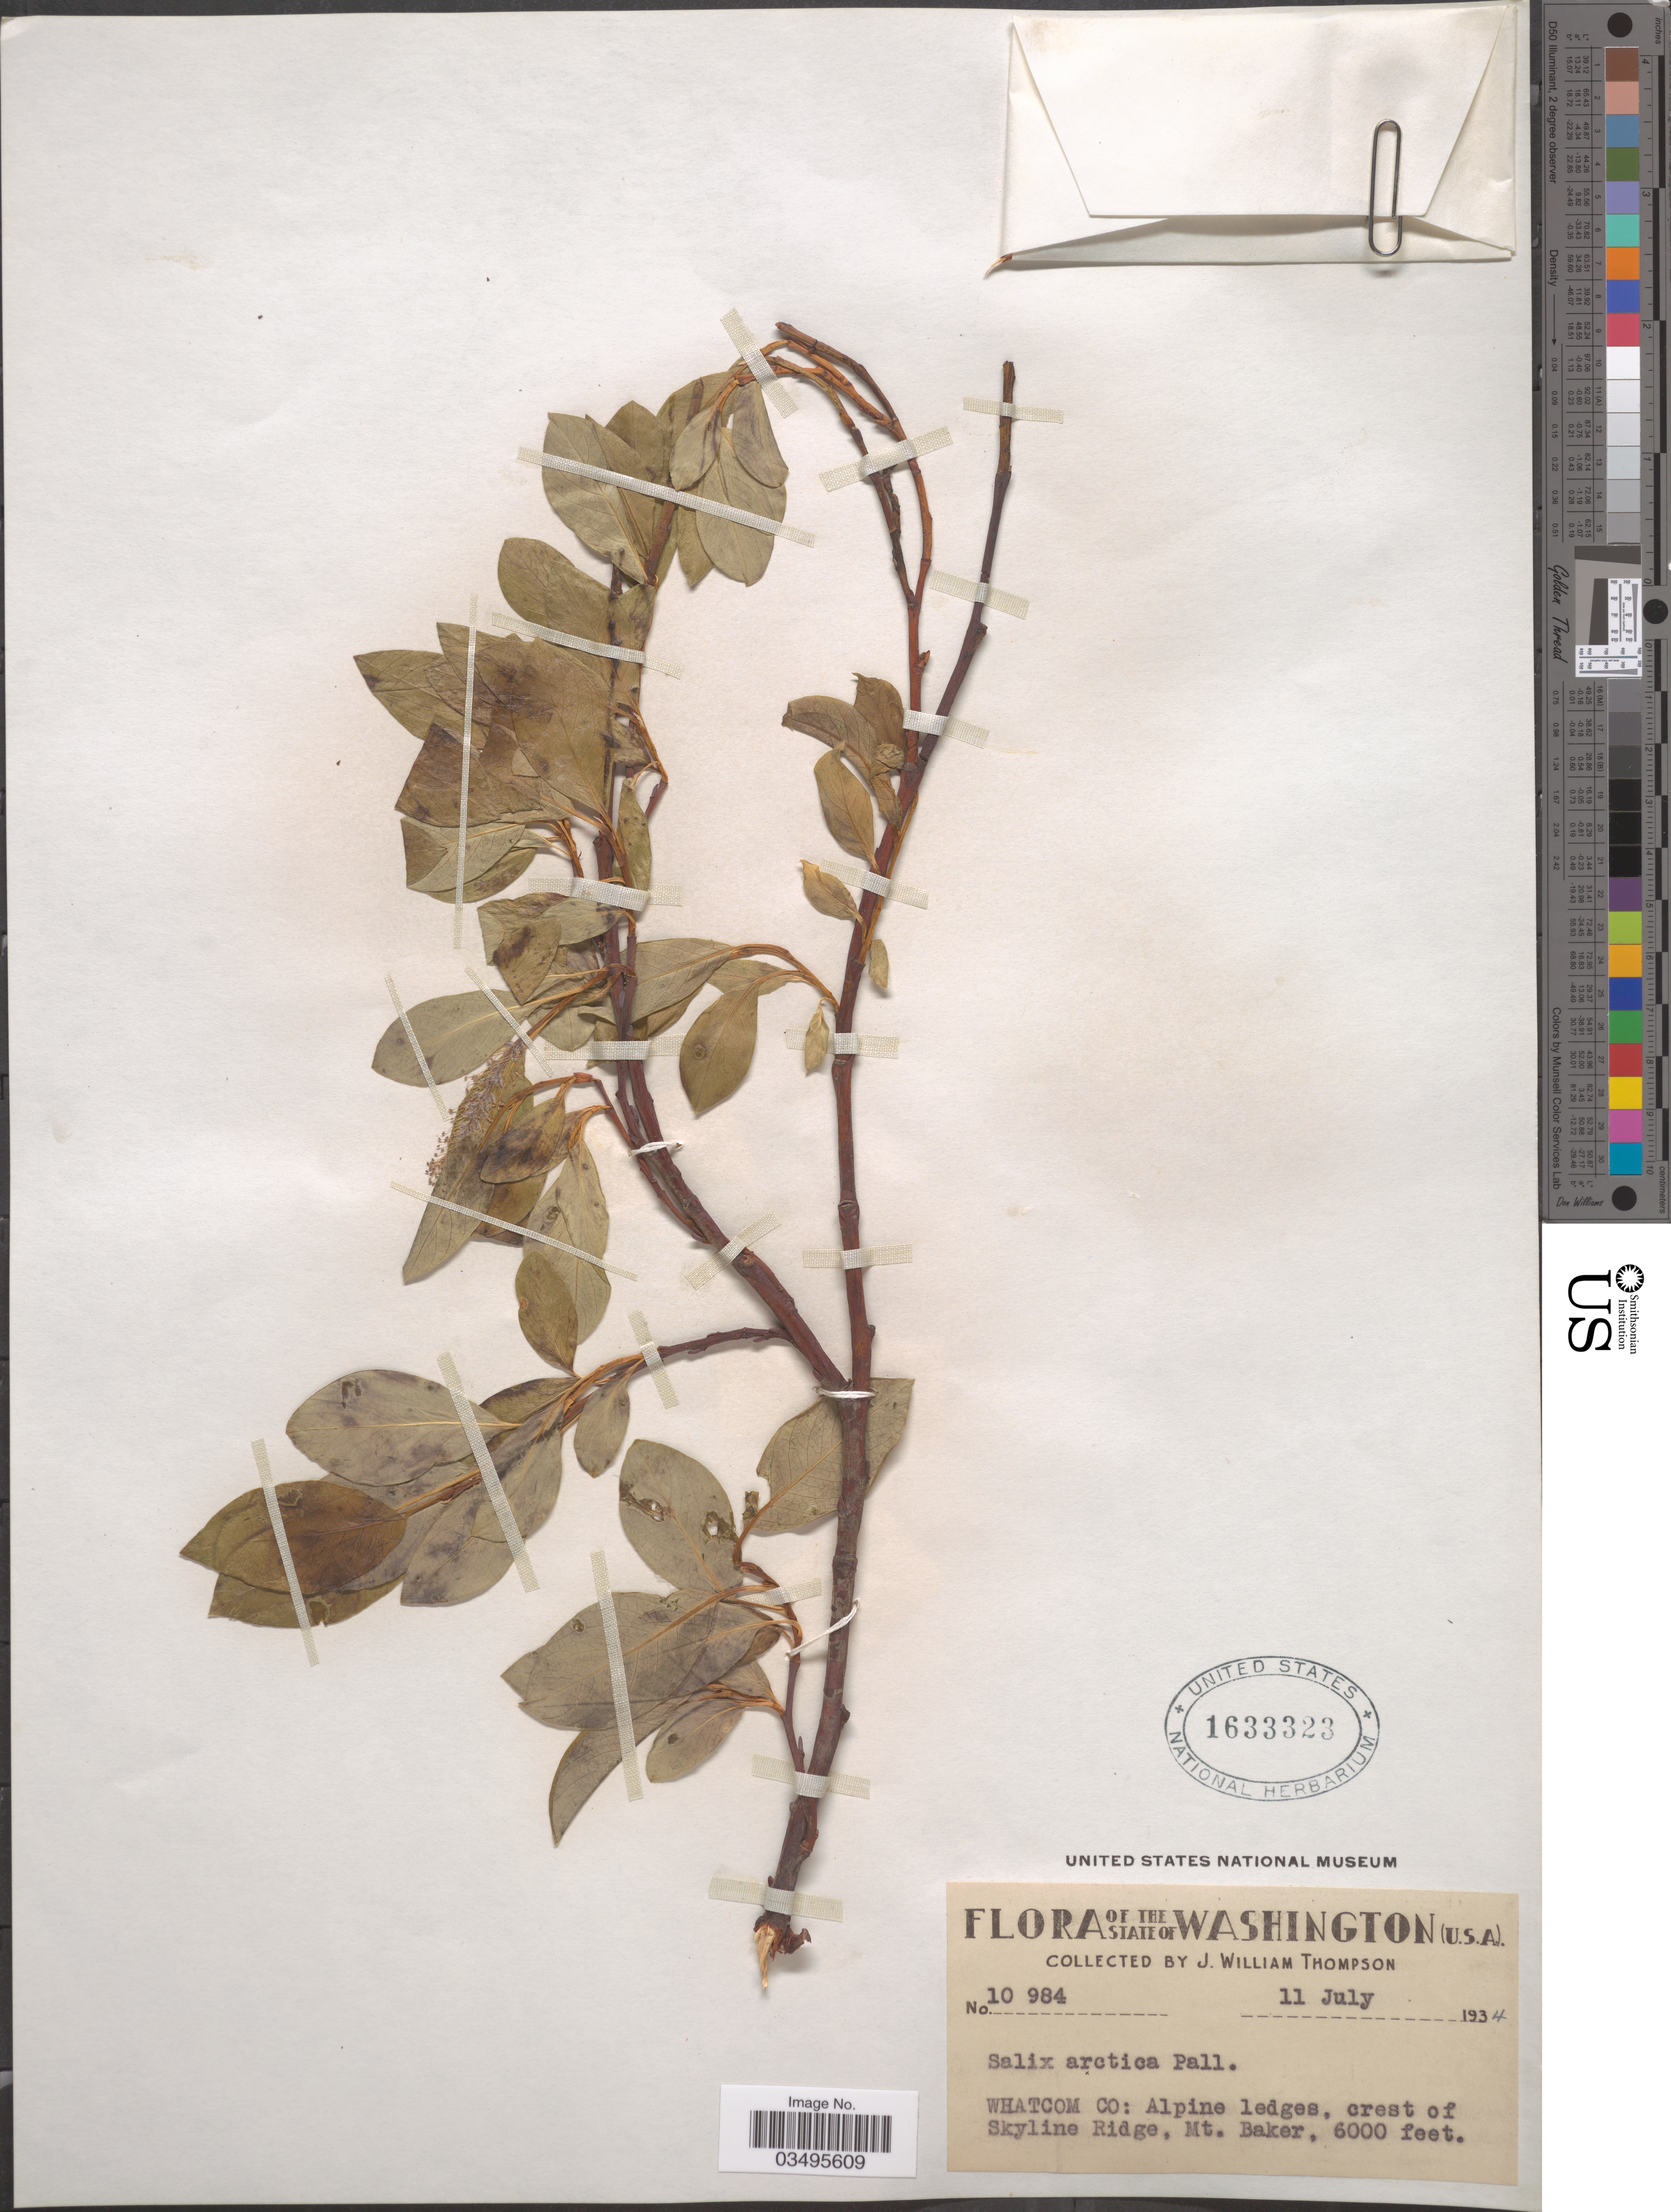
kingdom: Plantae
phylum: Tracheophyta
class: Magnoliopsida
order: Malpighiales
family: Salicaceae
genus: Salix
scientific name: Salix arctica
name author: Pall.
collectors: J. W. Thompson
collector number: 10984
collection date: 1934-07-11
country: United States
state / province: Washington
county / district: Whitman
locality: Whatcom Co: Alpine ledges, crest of Skyline Ridge, Mt. Baker.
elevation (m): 1829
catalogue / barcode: US 1633323